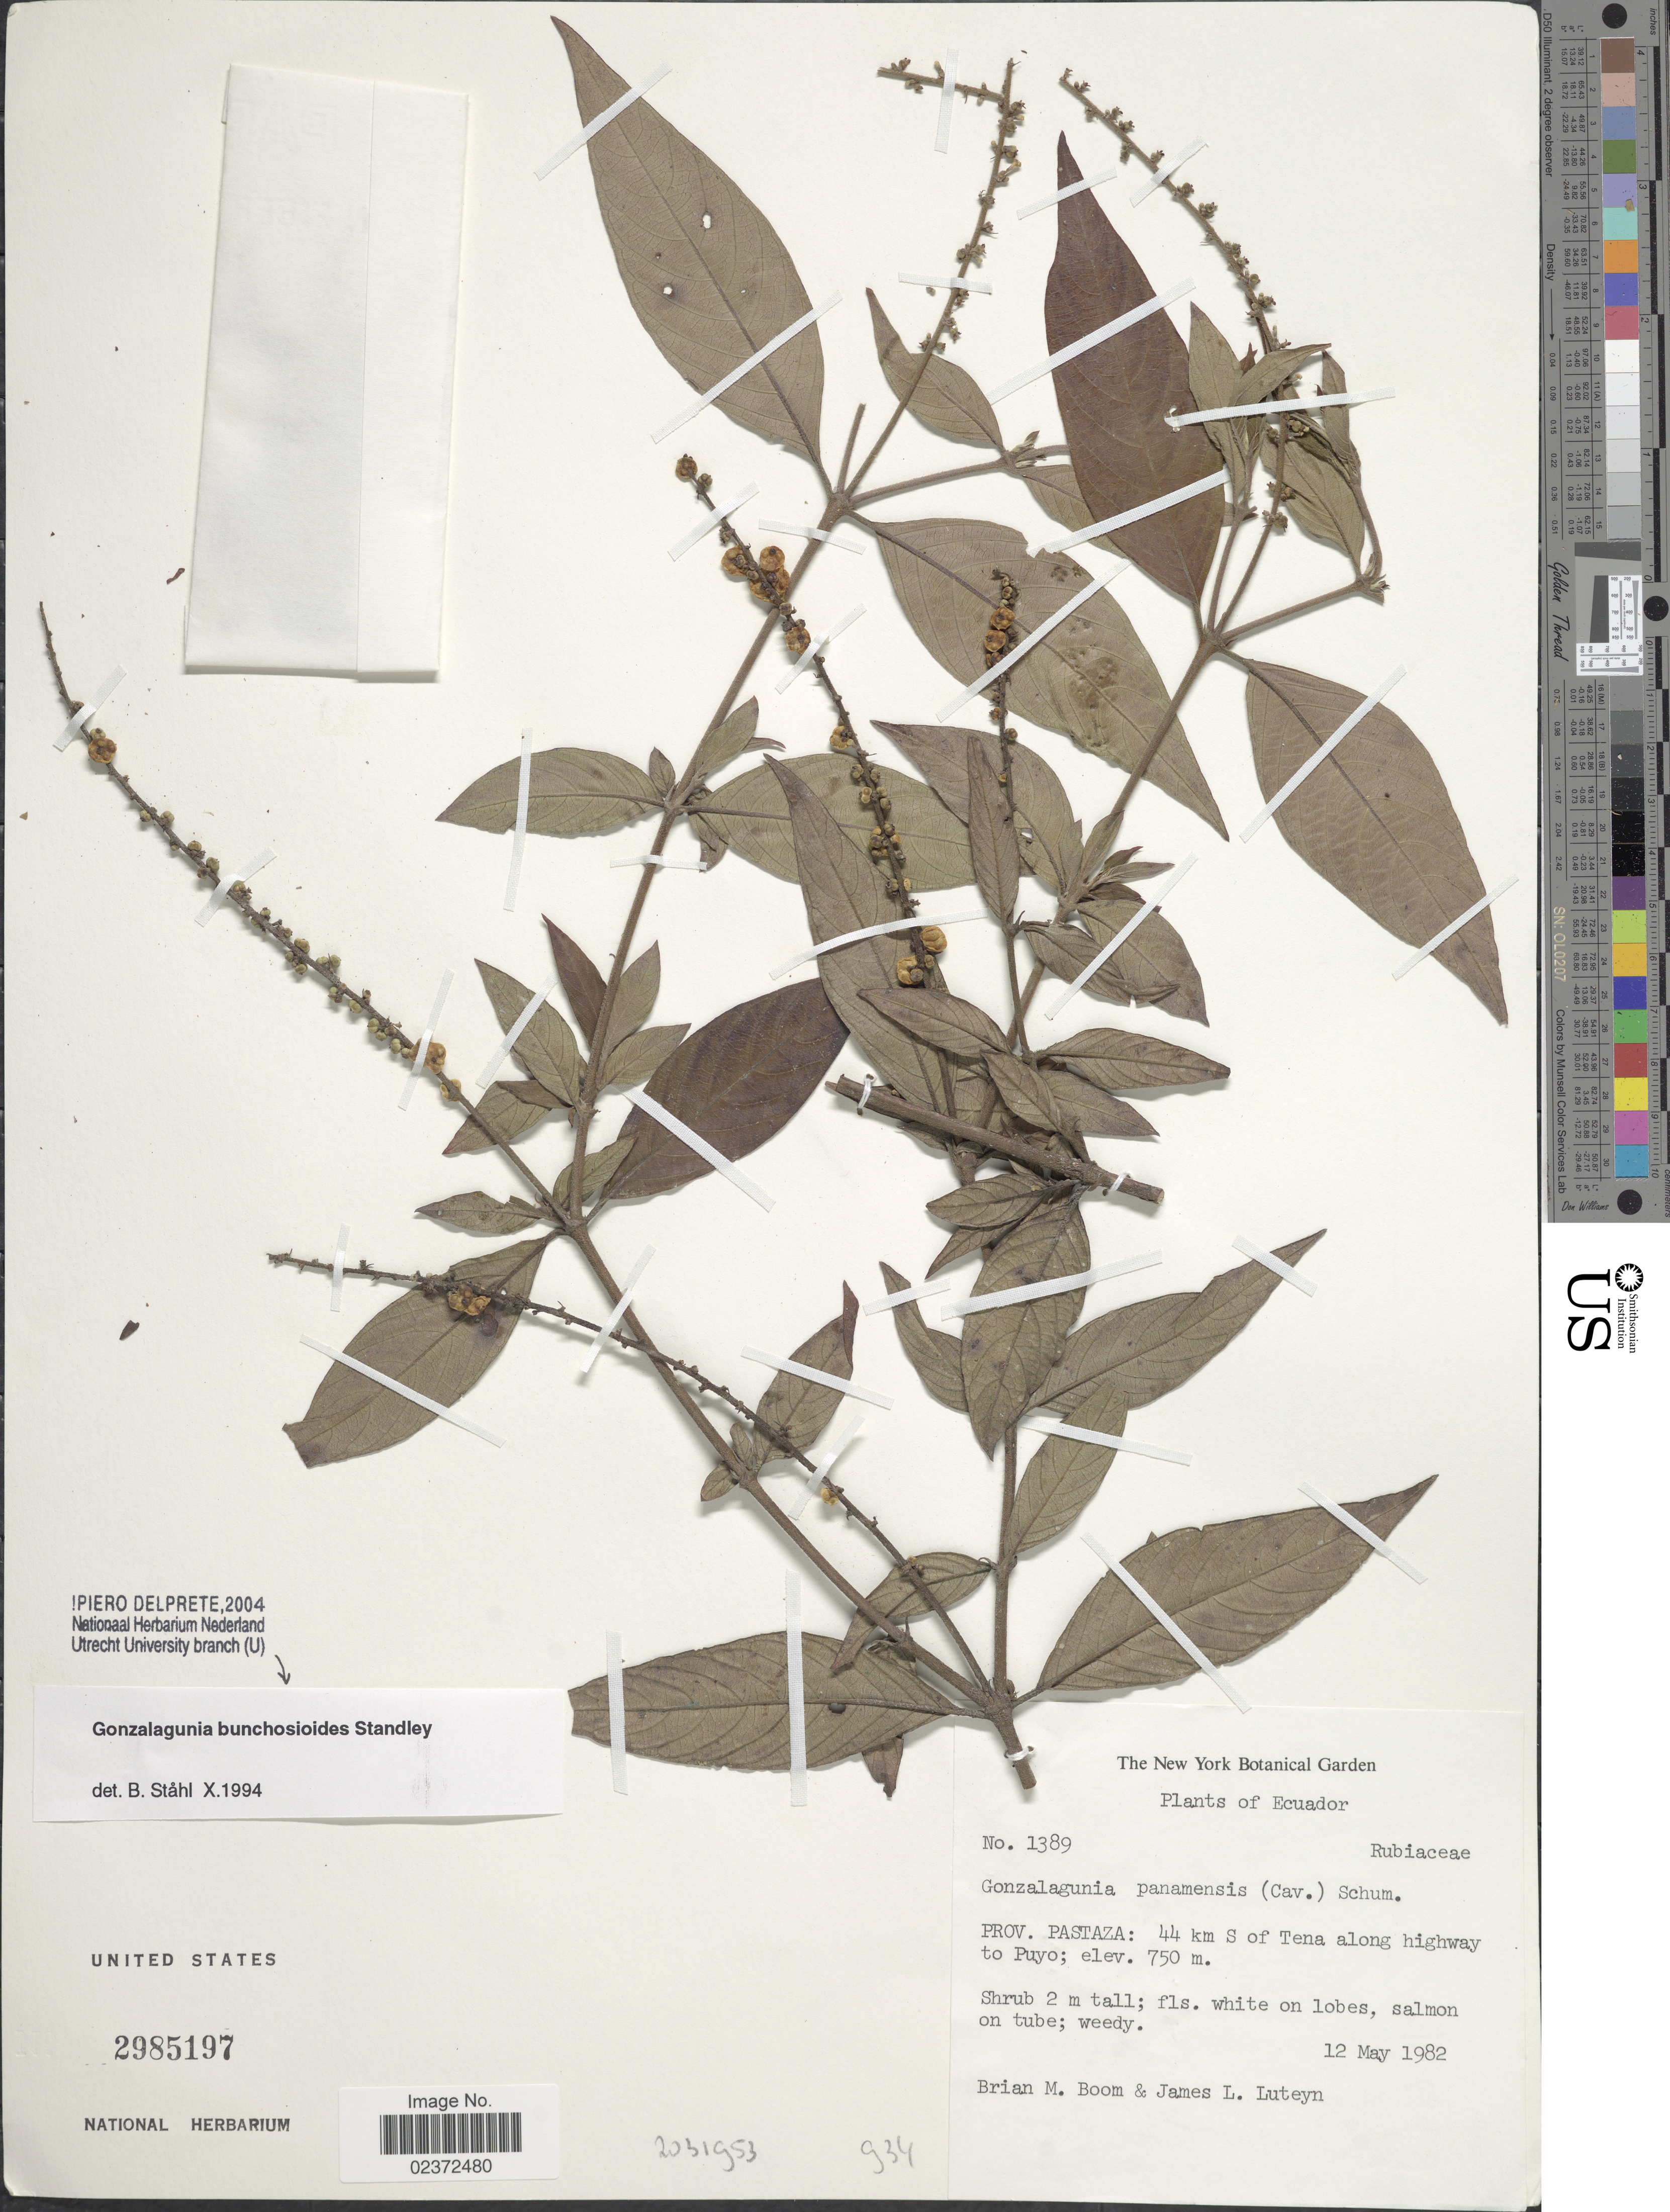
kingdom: Plantae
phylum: Tracheophyta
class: Magnoliopsida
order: Gentianales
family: Rubiaceae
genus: Gonzalagunia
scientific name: Gonzalagunia bunchosioides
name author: Standl.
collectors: B. M. Boom & J. L. Luteyn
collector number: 1389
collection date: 1982-05-12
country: Ecuador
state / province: Pastaza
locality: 44 km S of Tena along highway to Puyo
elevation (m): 750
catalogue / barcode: US 2985197